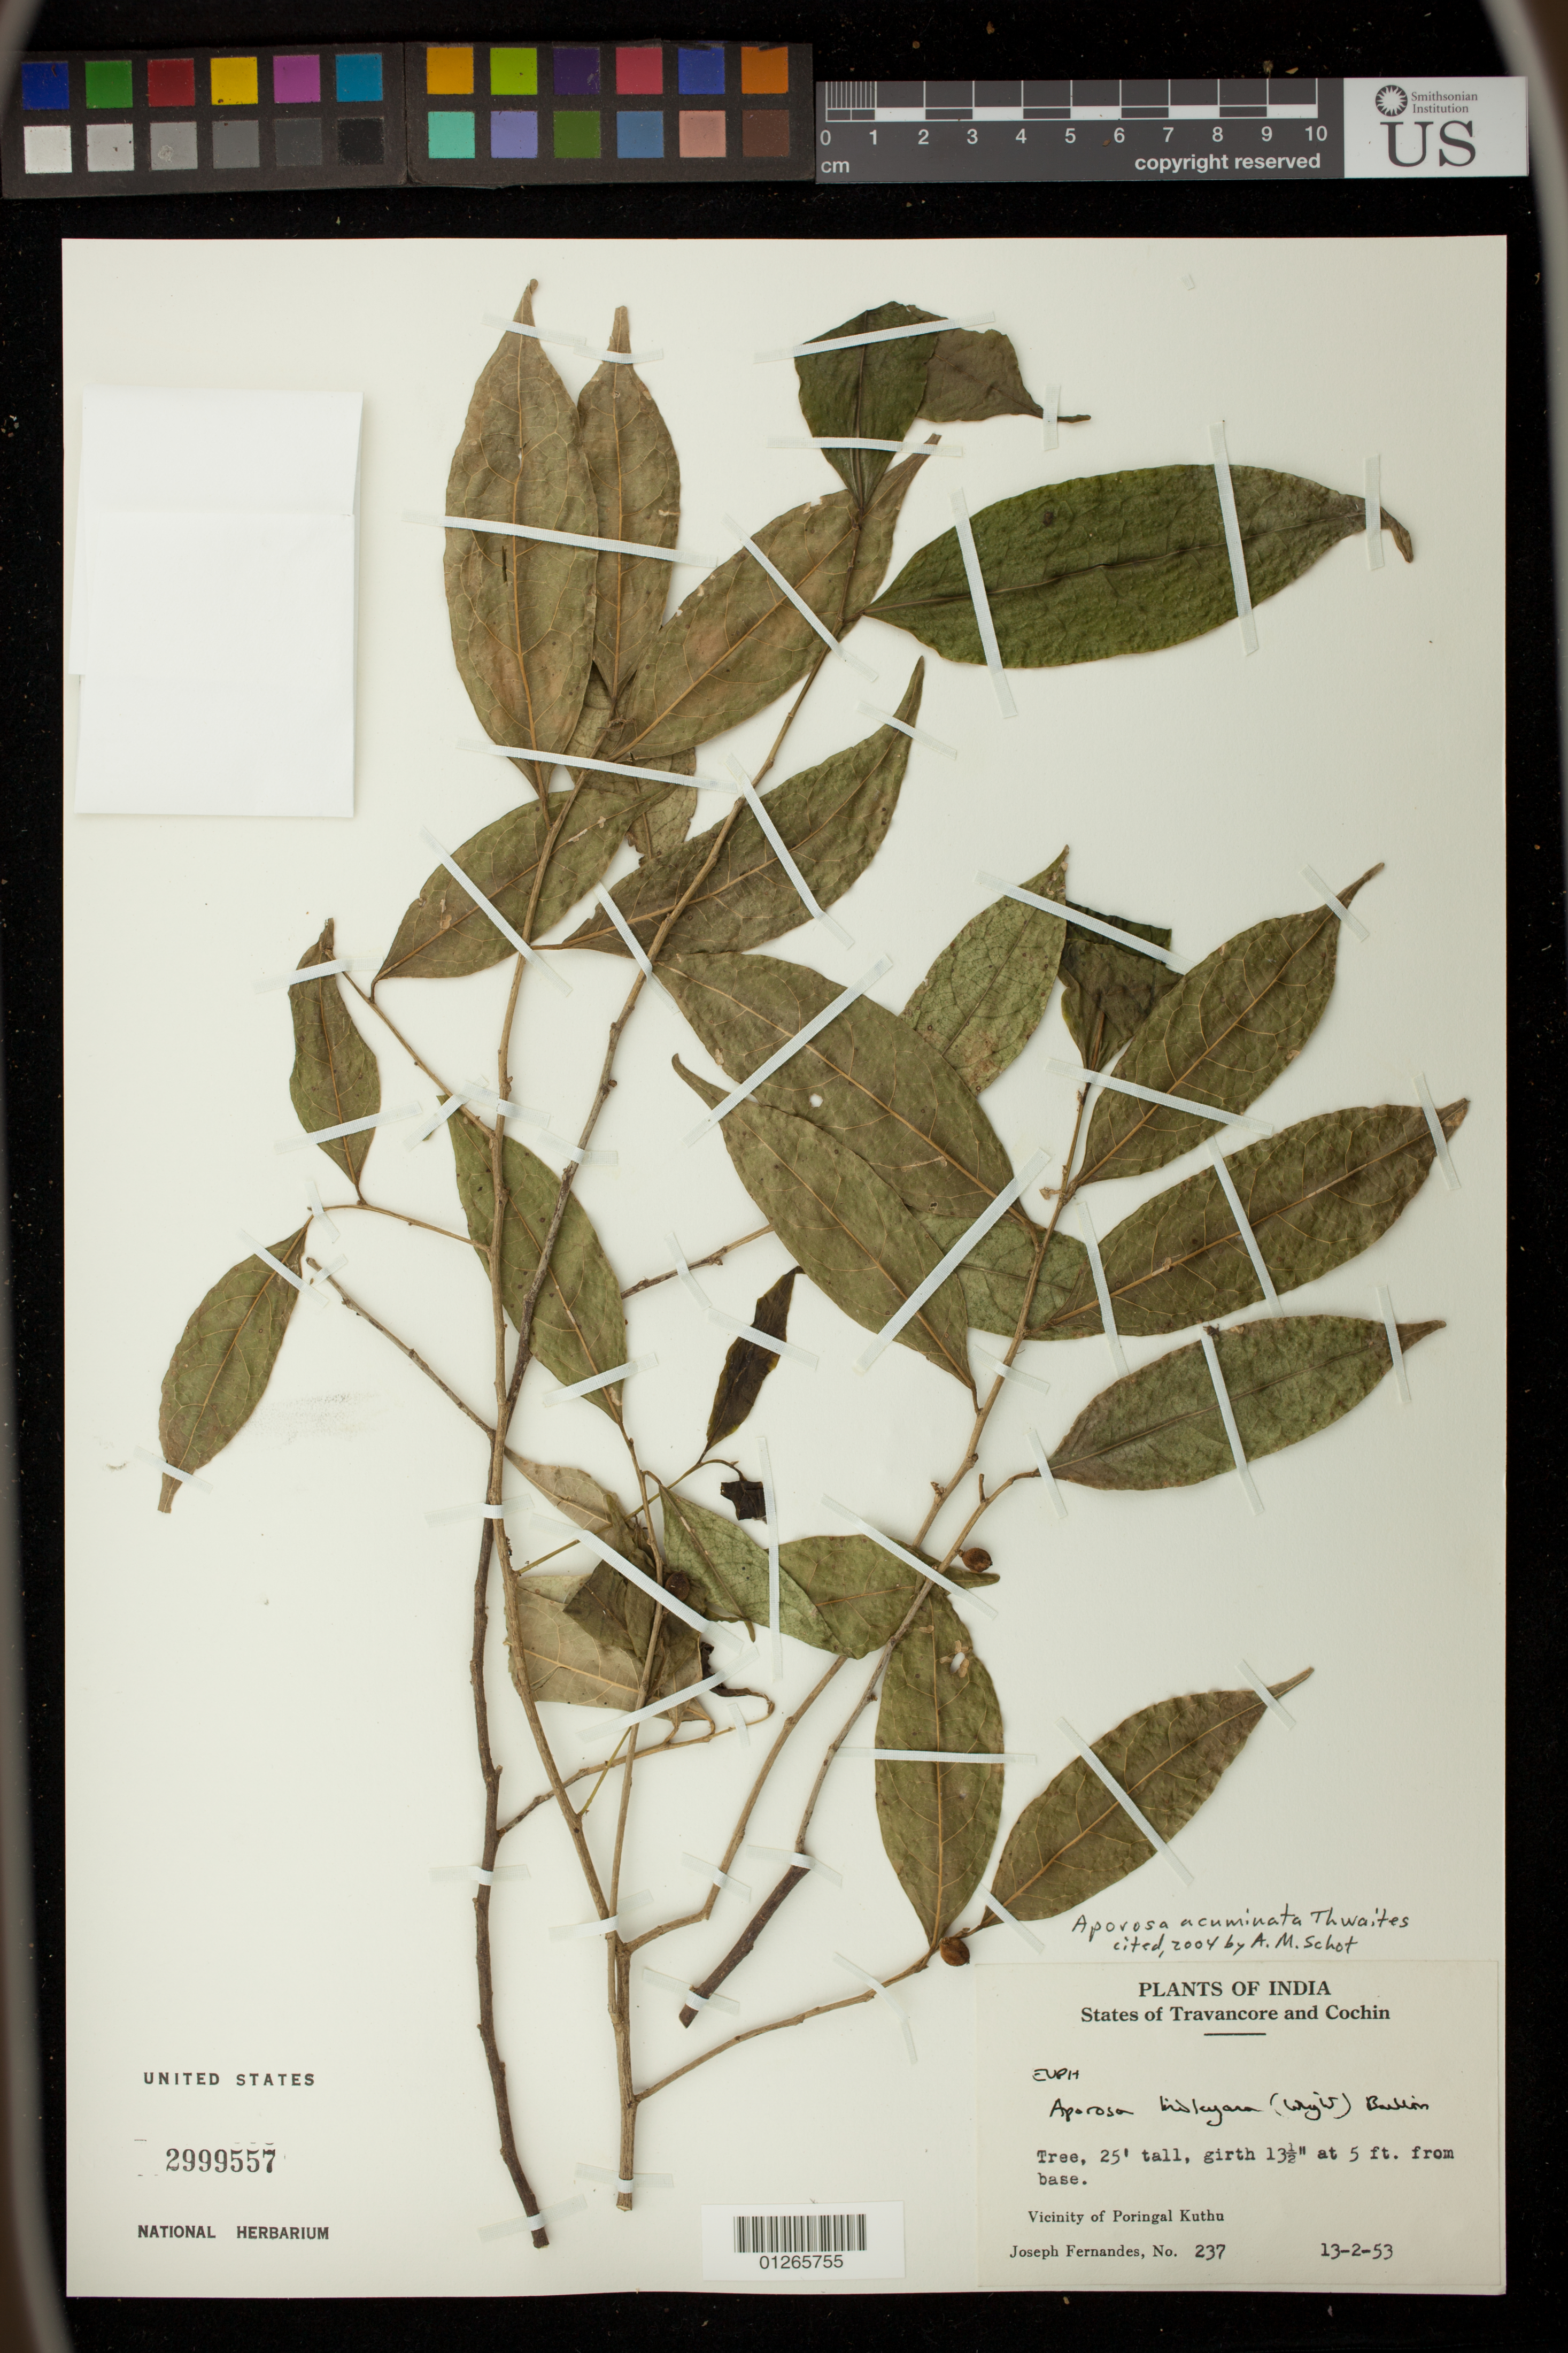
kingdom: Plantae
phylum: Tracheophyta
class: Magnoliopsida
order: Malpighiales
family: Phyllanthaceae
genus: Aporosa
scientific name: Aporosa acuminata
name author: Thwaites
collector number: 237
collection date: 1953-02-13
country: India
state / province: Kerala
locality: States of Travancore and Cochin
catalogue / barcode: US 2999557